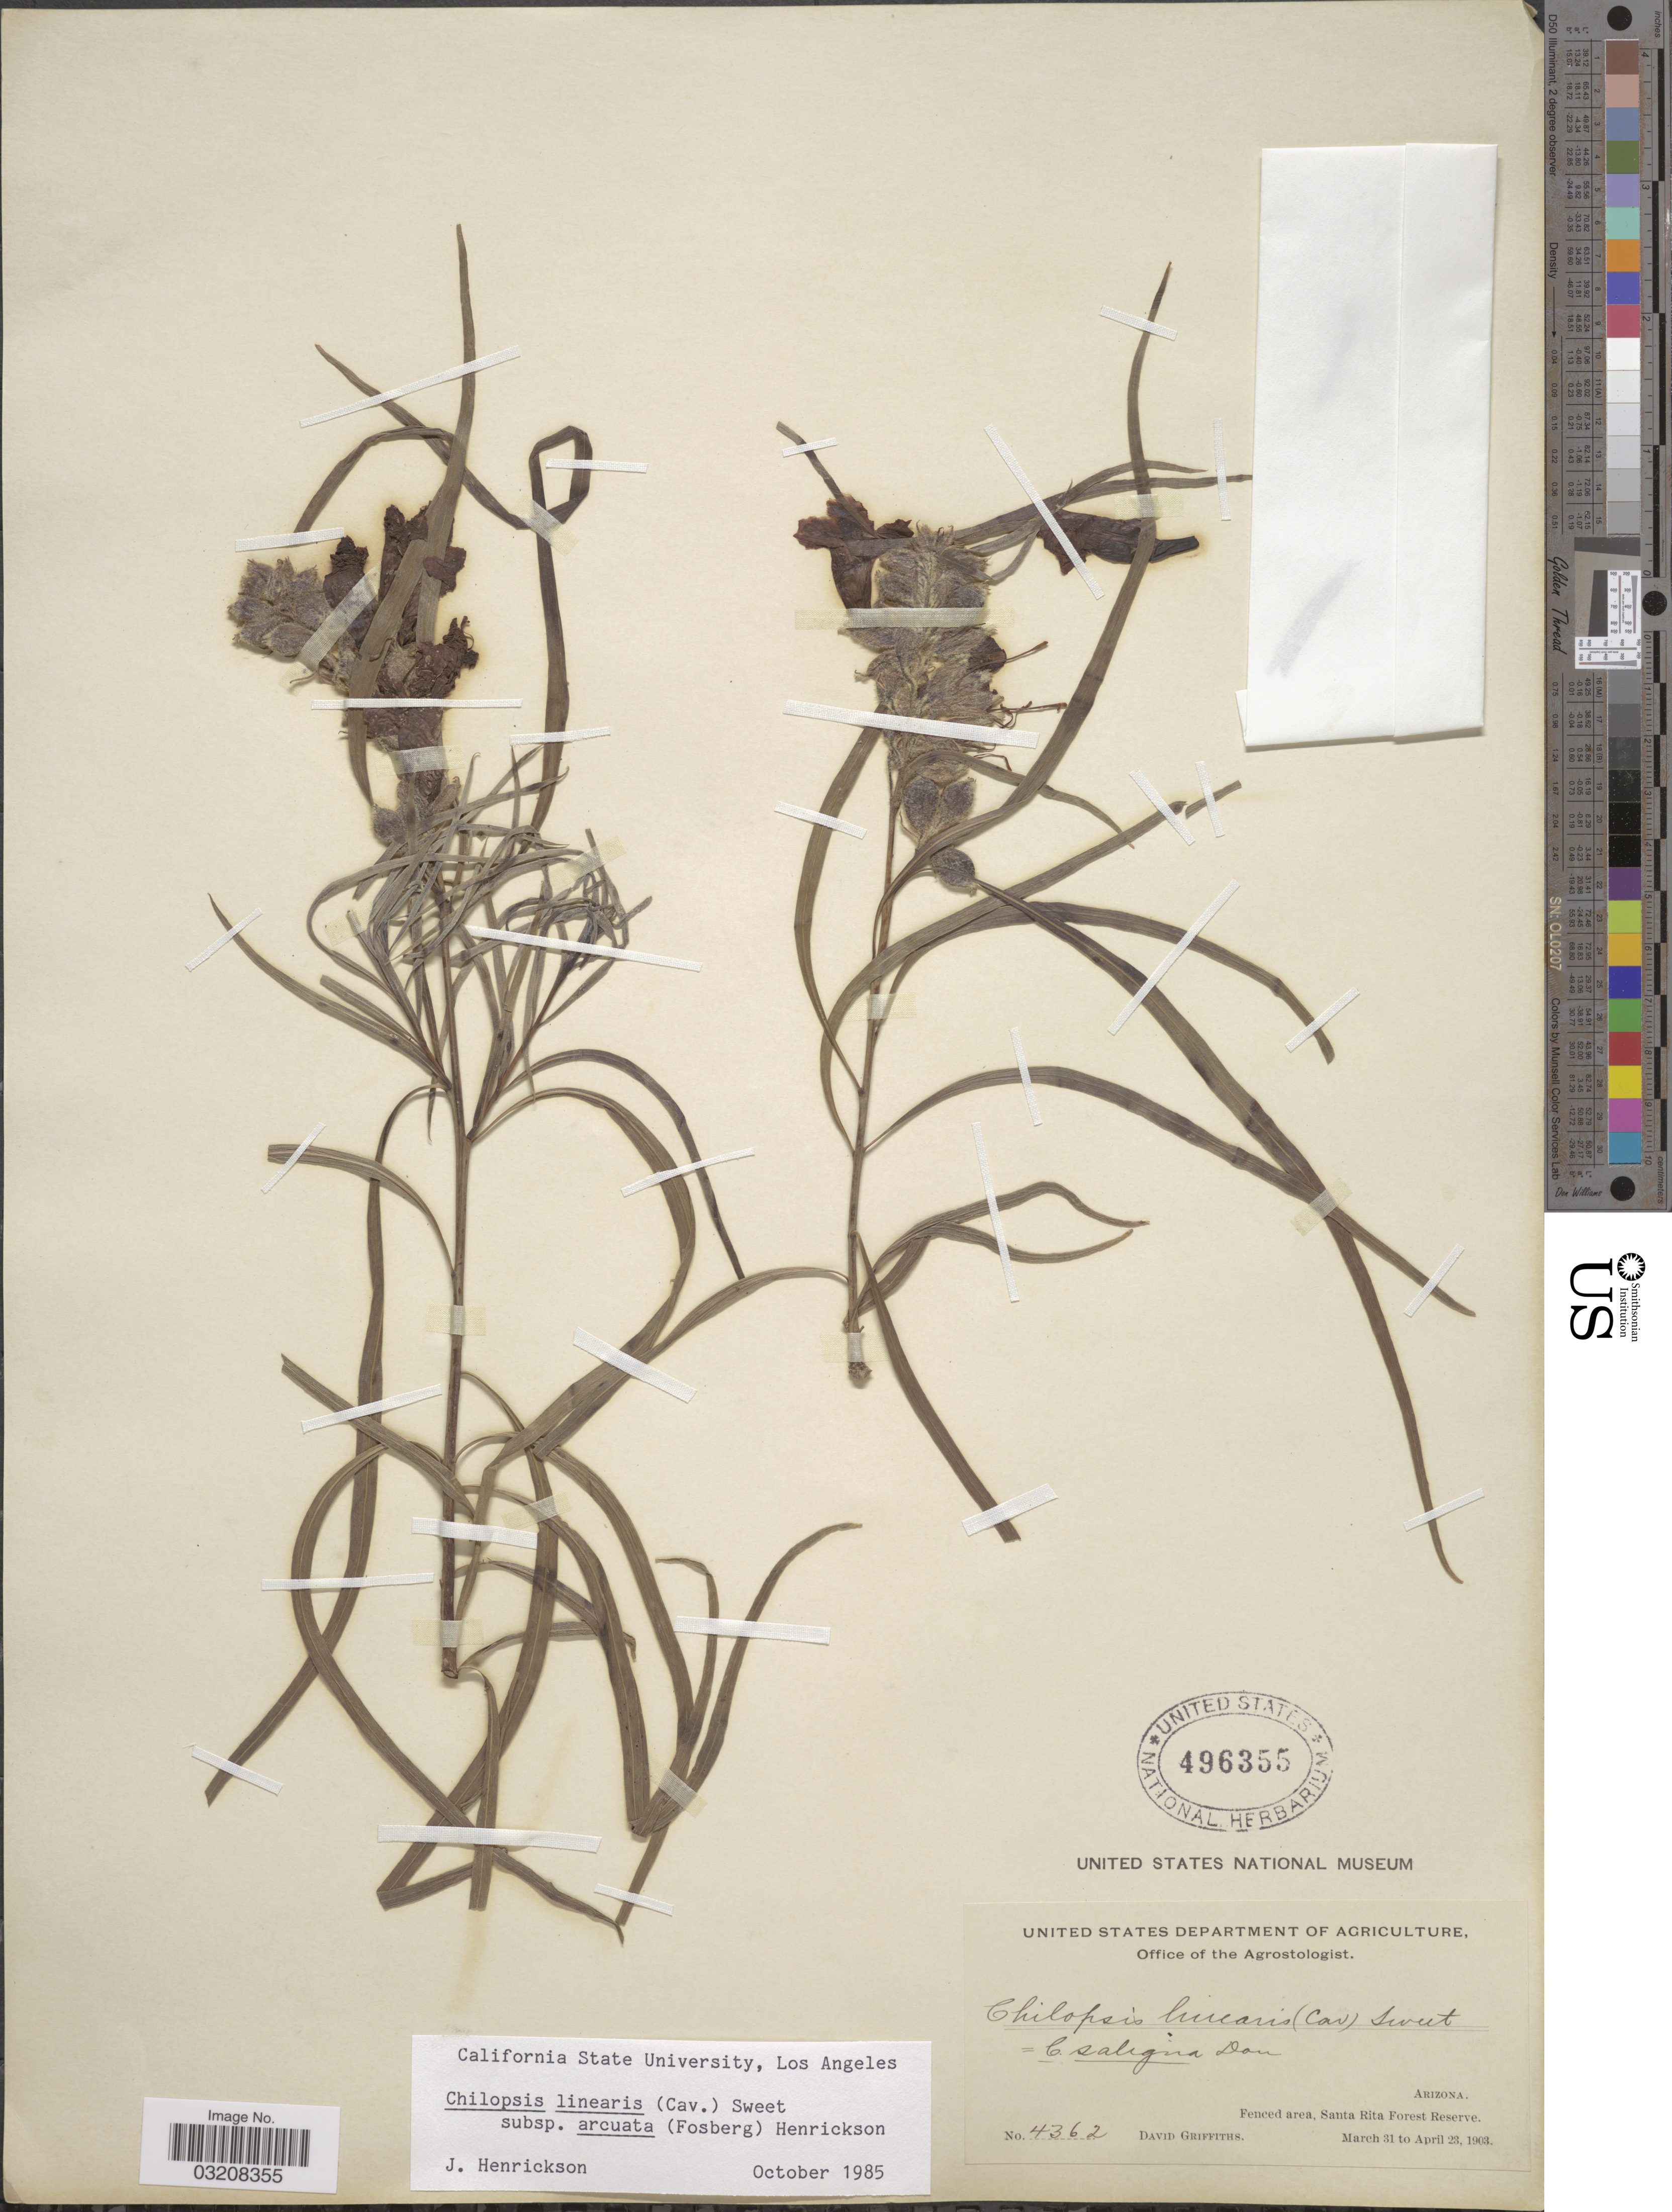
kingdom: Plantae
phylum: Tracheophyta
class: Magnoliopsida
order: Lamiales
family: Bignoniaceae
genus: Chilopsis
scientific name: Chilopsis linearis subsp. arcuata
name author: (Fosberg) Henrickson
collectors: D. Griffiths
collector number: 4362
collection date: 1903-03-31/1903-04-23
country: United States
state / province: Arizona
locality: Fenced area, Santa Rita Forest Reserve.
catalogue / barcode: US 496355